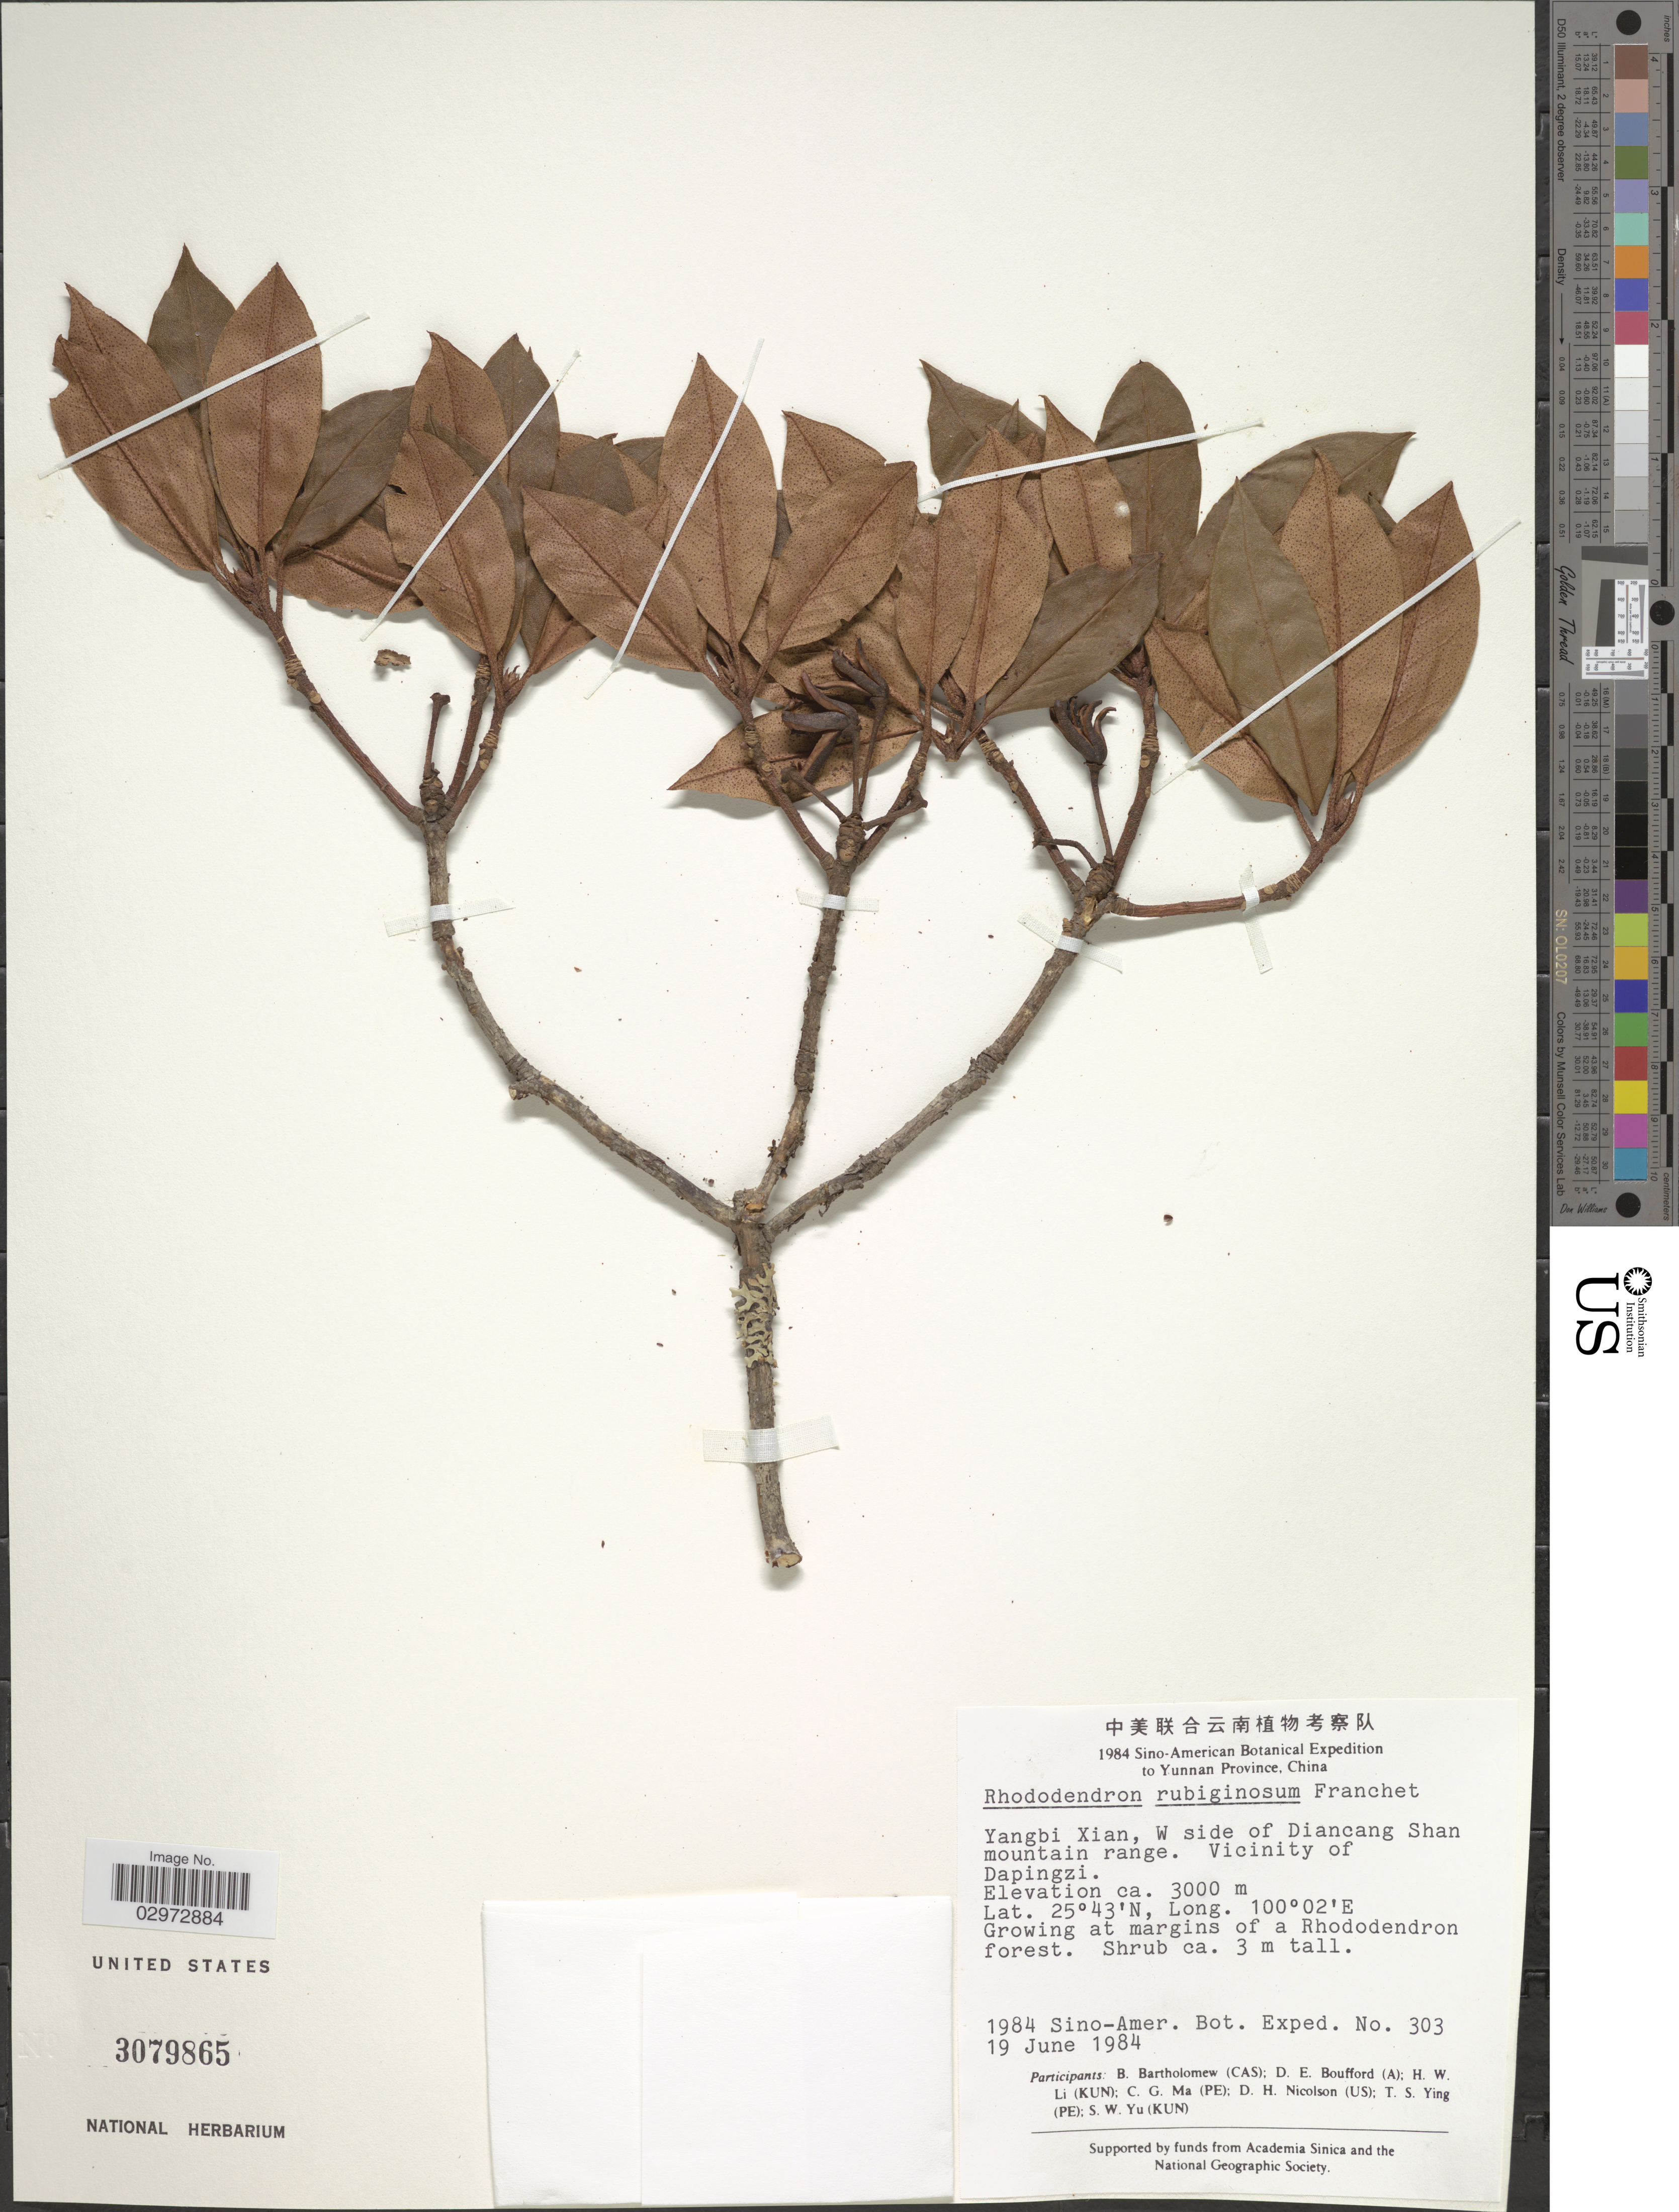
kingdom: Plantae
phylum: Tracheophyta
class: Magnoliopsida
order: Ericales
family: Ericaceae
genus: Rhododendron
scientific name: Rhododendron rubiginosum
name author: Franch.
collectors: B. Bartholomew, D. E. Boufford, H. W. Li, C. Ma & et al.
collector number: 303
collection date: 1984-06-19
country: China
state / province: Yunnan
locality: Yangbi Xian, W side of Diancang Shan mountain range, Vicinity of Dapingzi.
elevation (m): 3000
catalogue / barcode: US 3079865